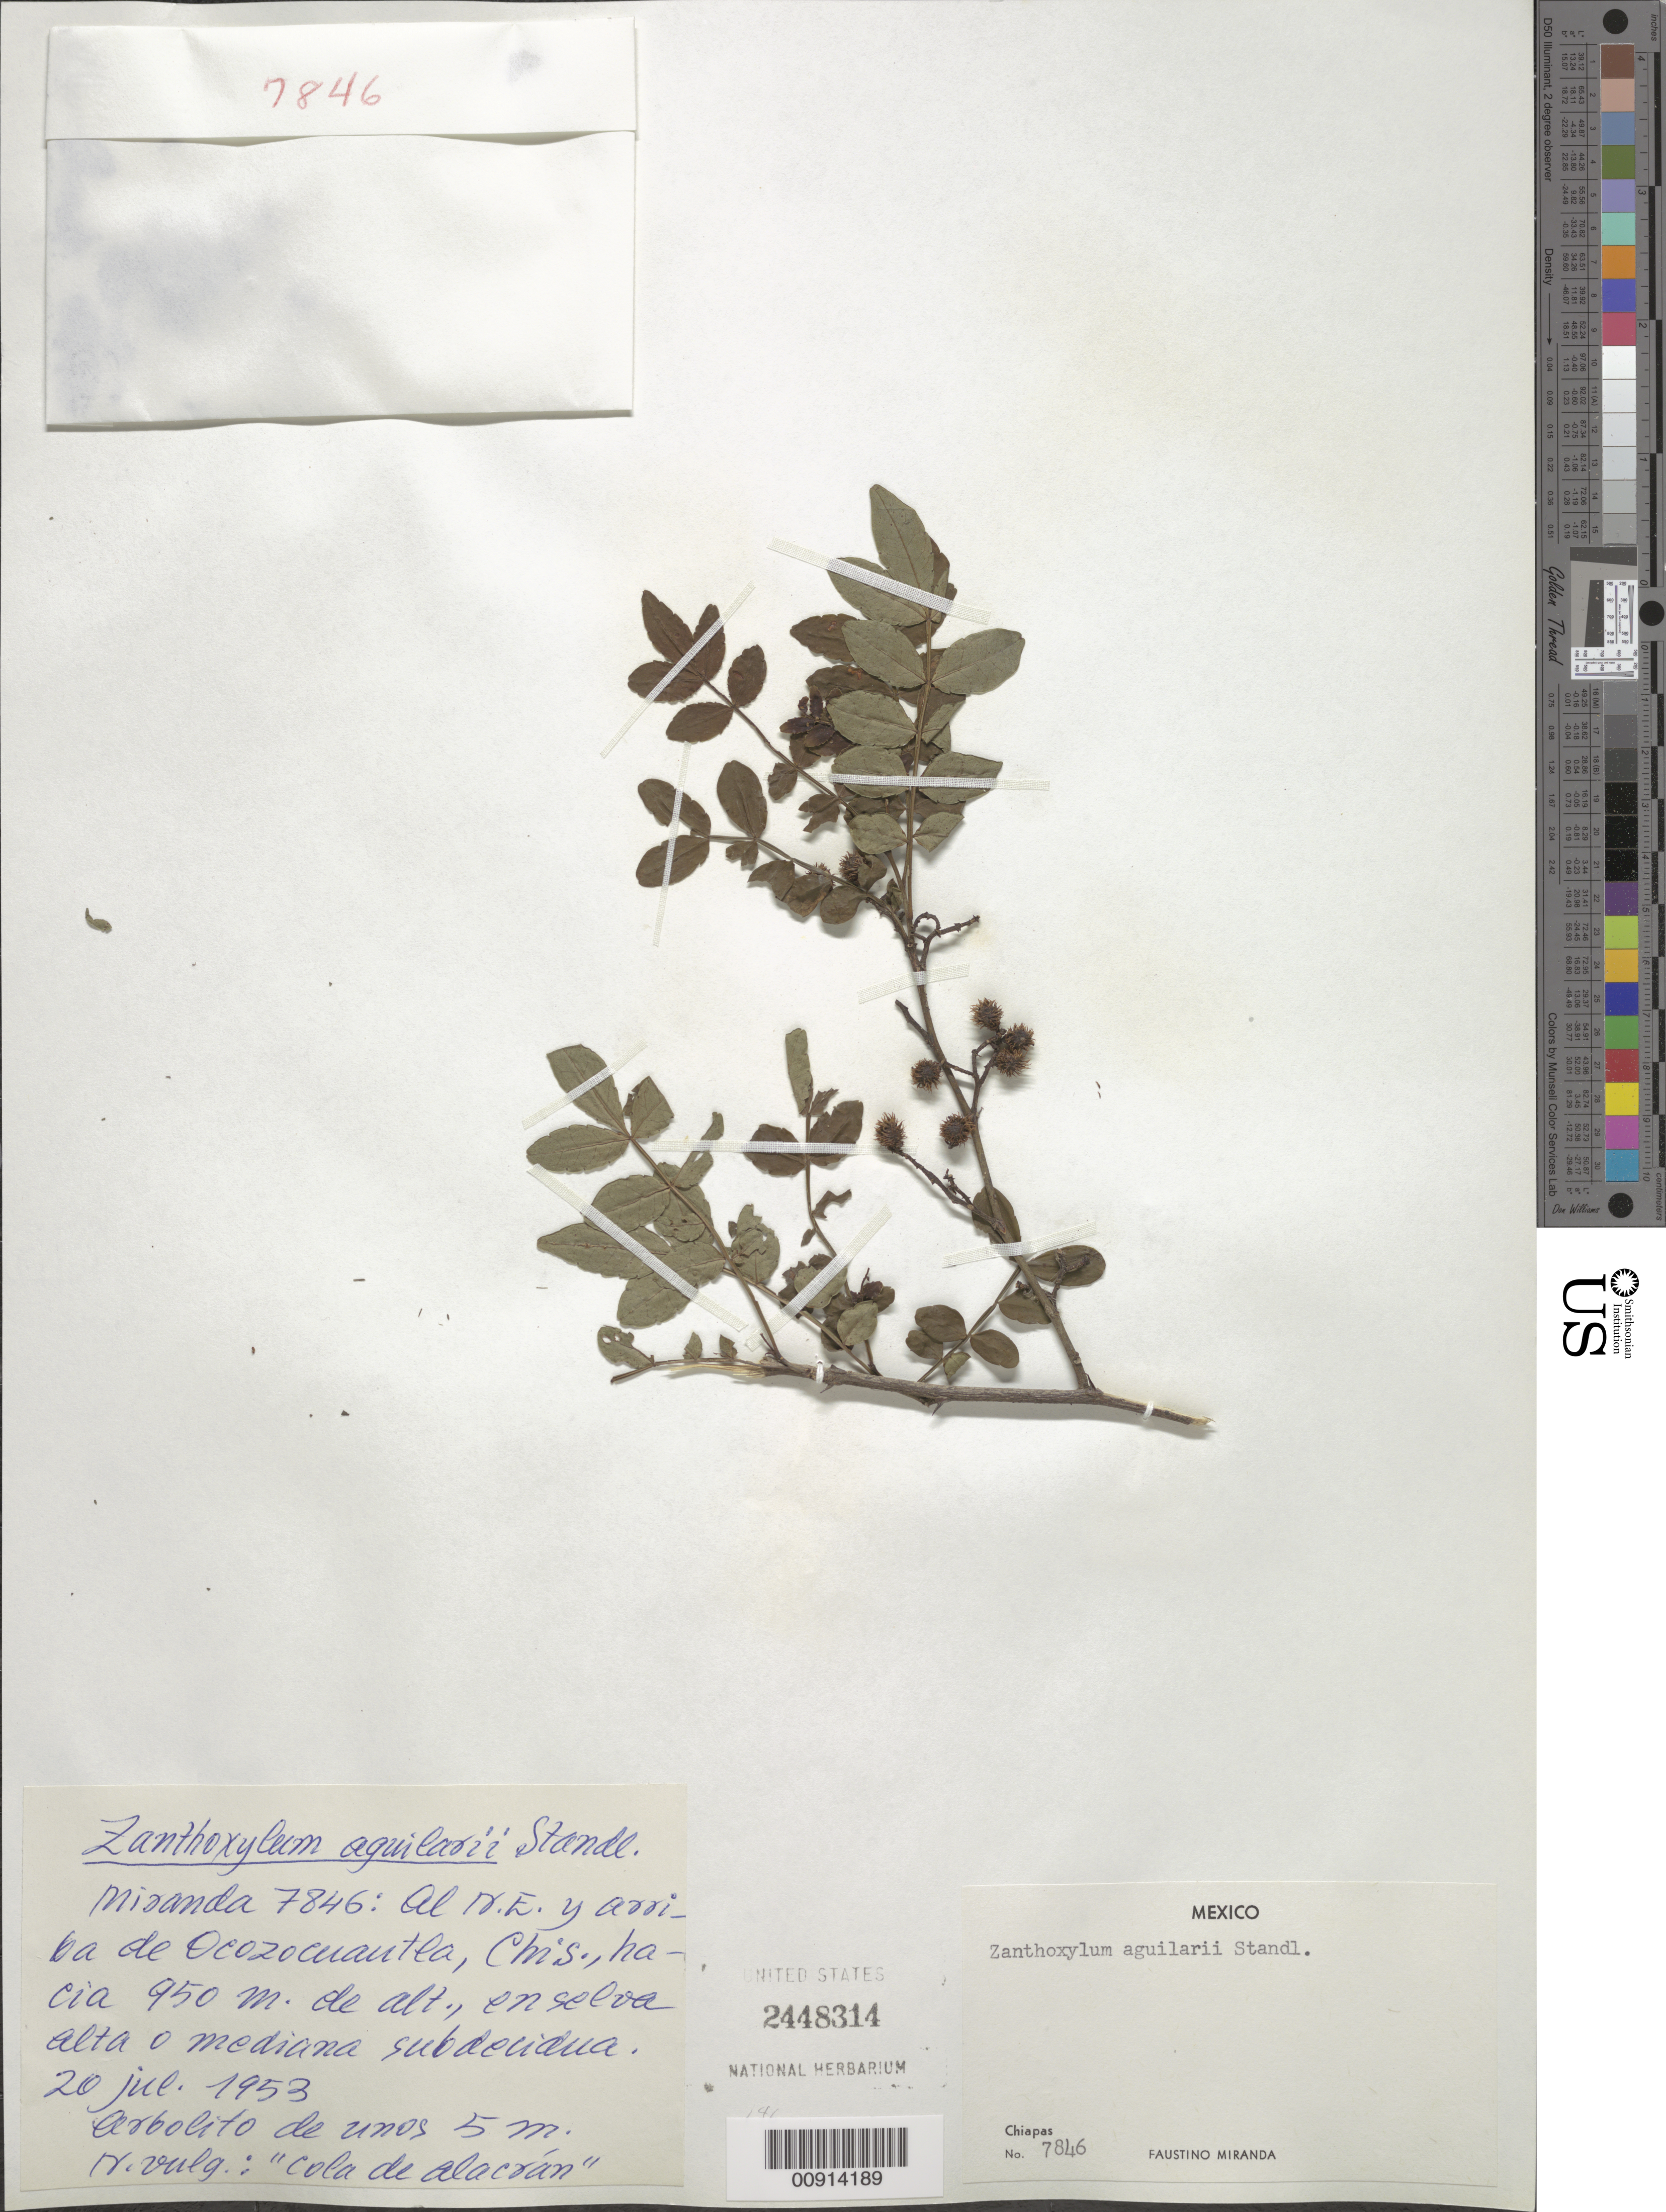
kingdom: Plantae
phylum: Tracheophyta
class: Magnoliopsida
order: Sapindales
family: Rutaceae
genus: Zanthoxylum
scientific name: Zanthoxylum aguilarii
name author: Standl. & Steyerm.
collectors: Miranda G., F.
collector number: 7846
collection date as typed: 20 Jul 1953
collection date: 1953-07-20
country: Mexico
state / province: Chiapas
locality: Al NE y arriba de Ocozocuautla, Chiapas.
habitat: En selva alta o mediana subdecidua.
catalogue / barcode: US 2448314